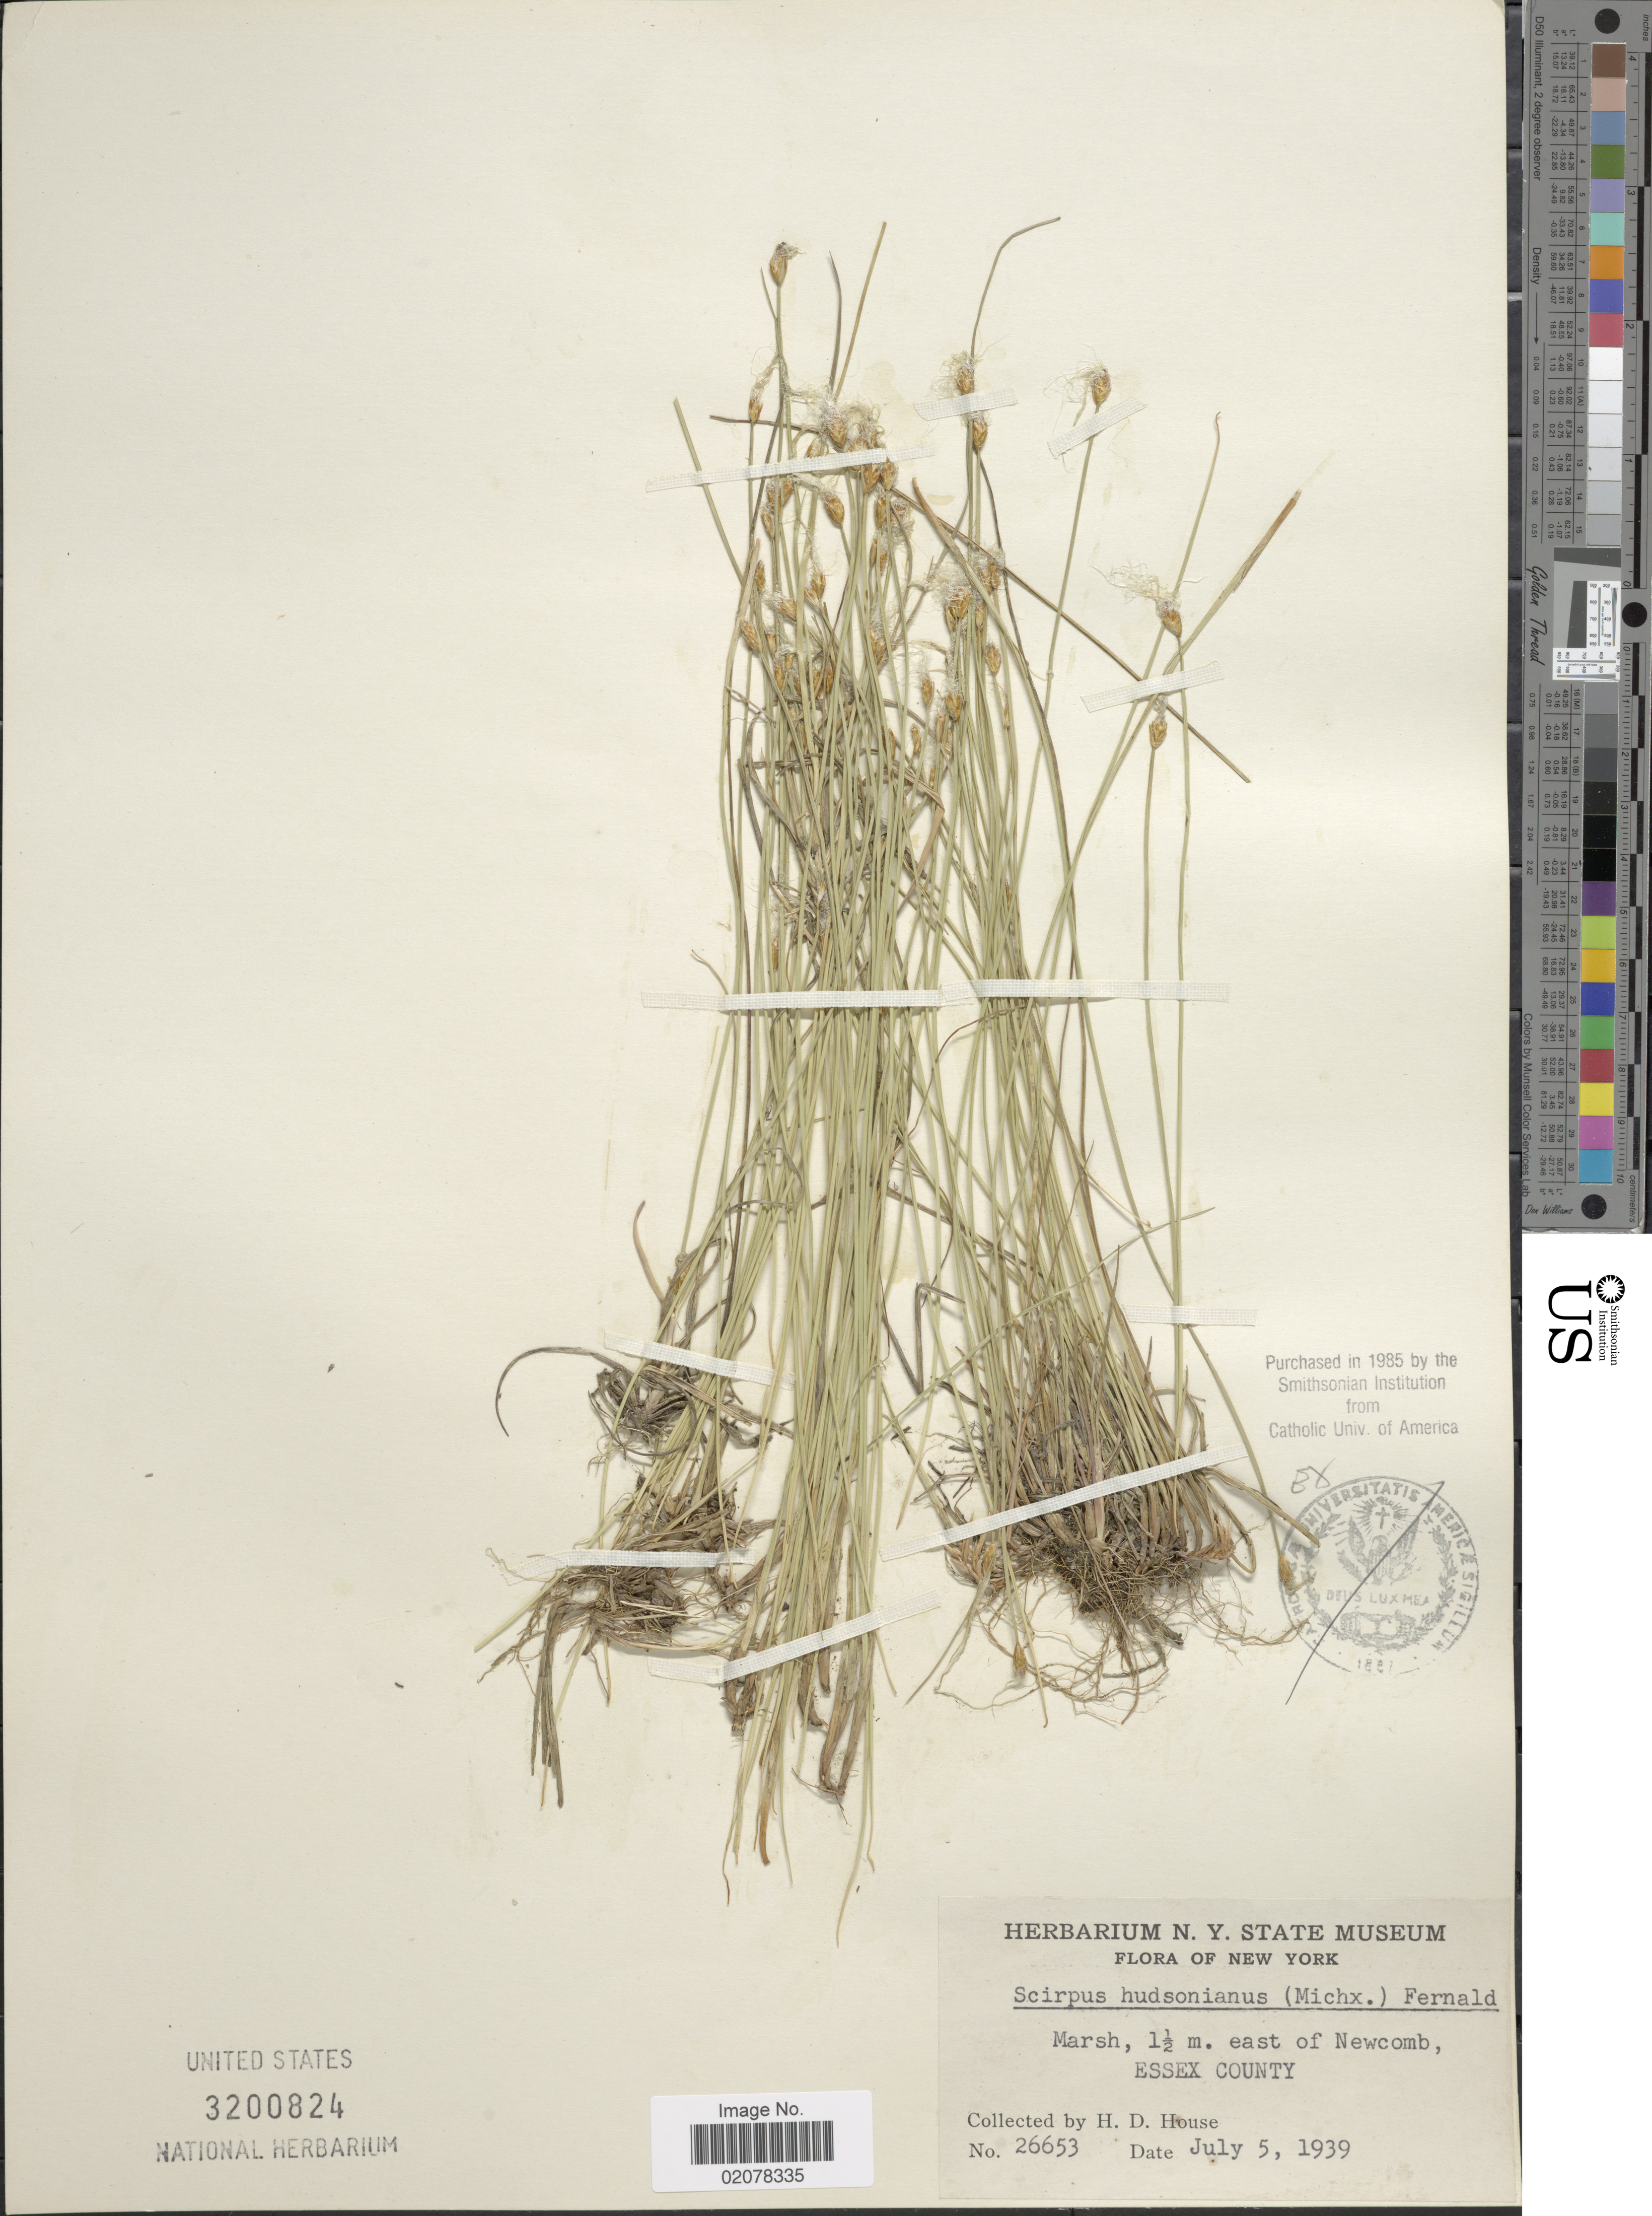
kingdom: Plantae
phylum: Tracheophyta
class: Liliopsida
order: Poales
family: Cyperaceae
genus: Trichophorum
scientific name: Trichophorum alpinum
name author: (L.) Pers.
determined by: Strong, M. T., (US), Smithsonian Institution - National Museum of Natural History (UNITED STATES)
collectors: H. D. House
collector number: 26653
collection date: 1939-07-05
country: United States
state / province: New York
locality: Marsh, 1 1/2 m. east of Newcomb, Essex County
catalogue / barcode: US 3200824